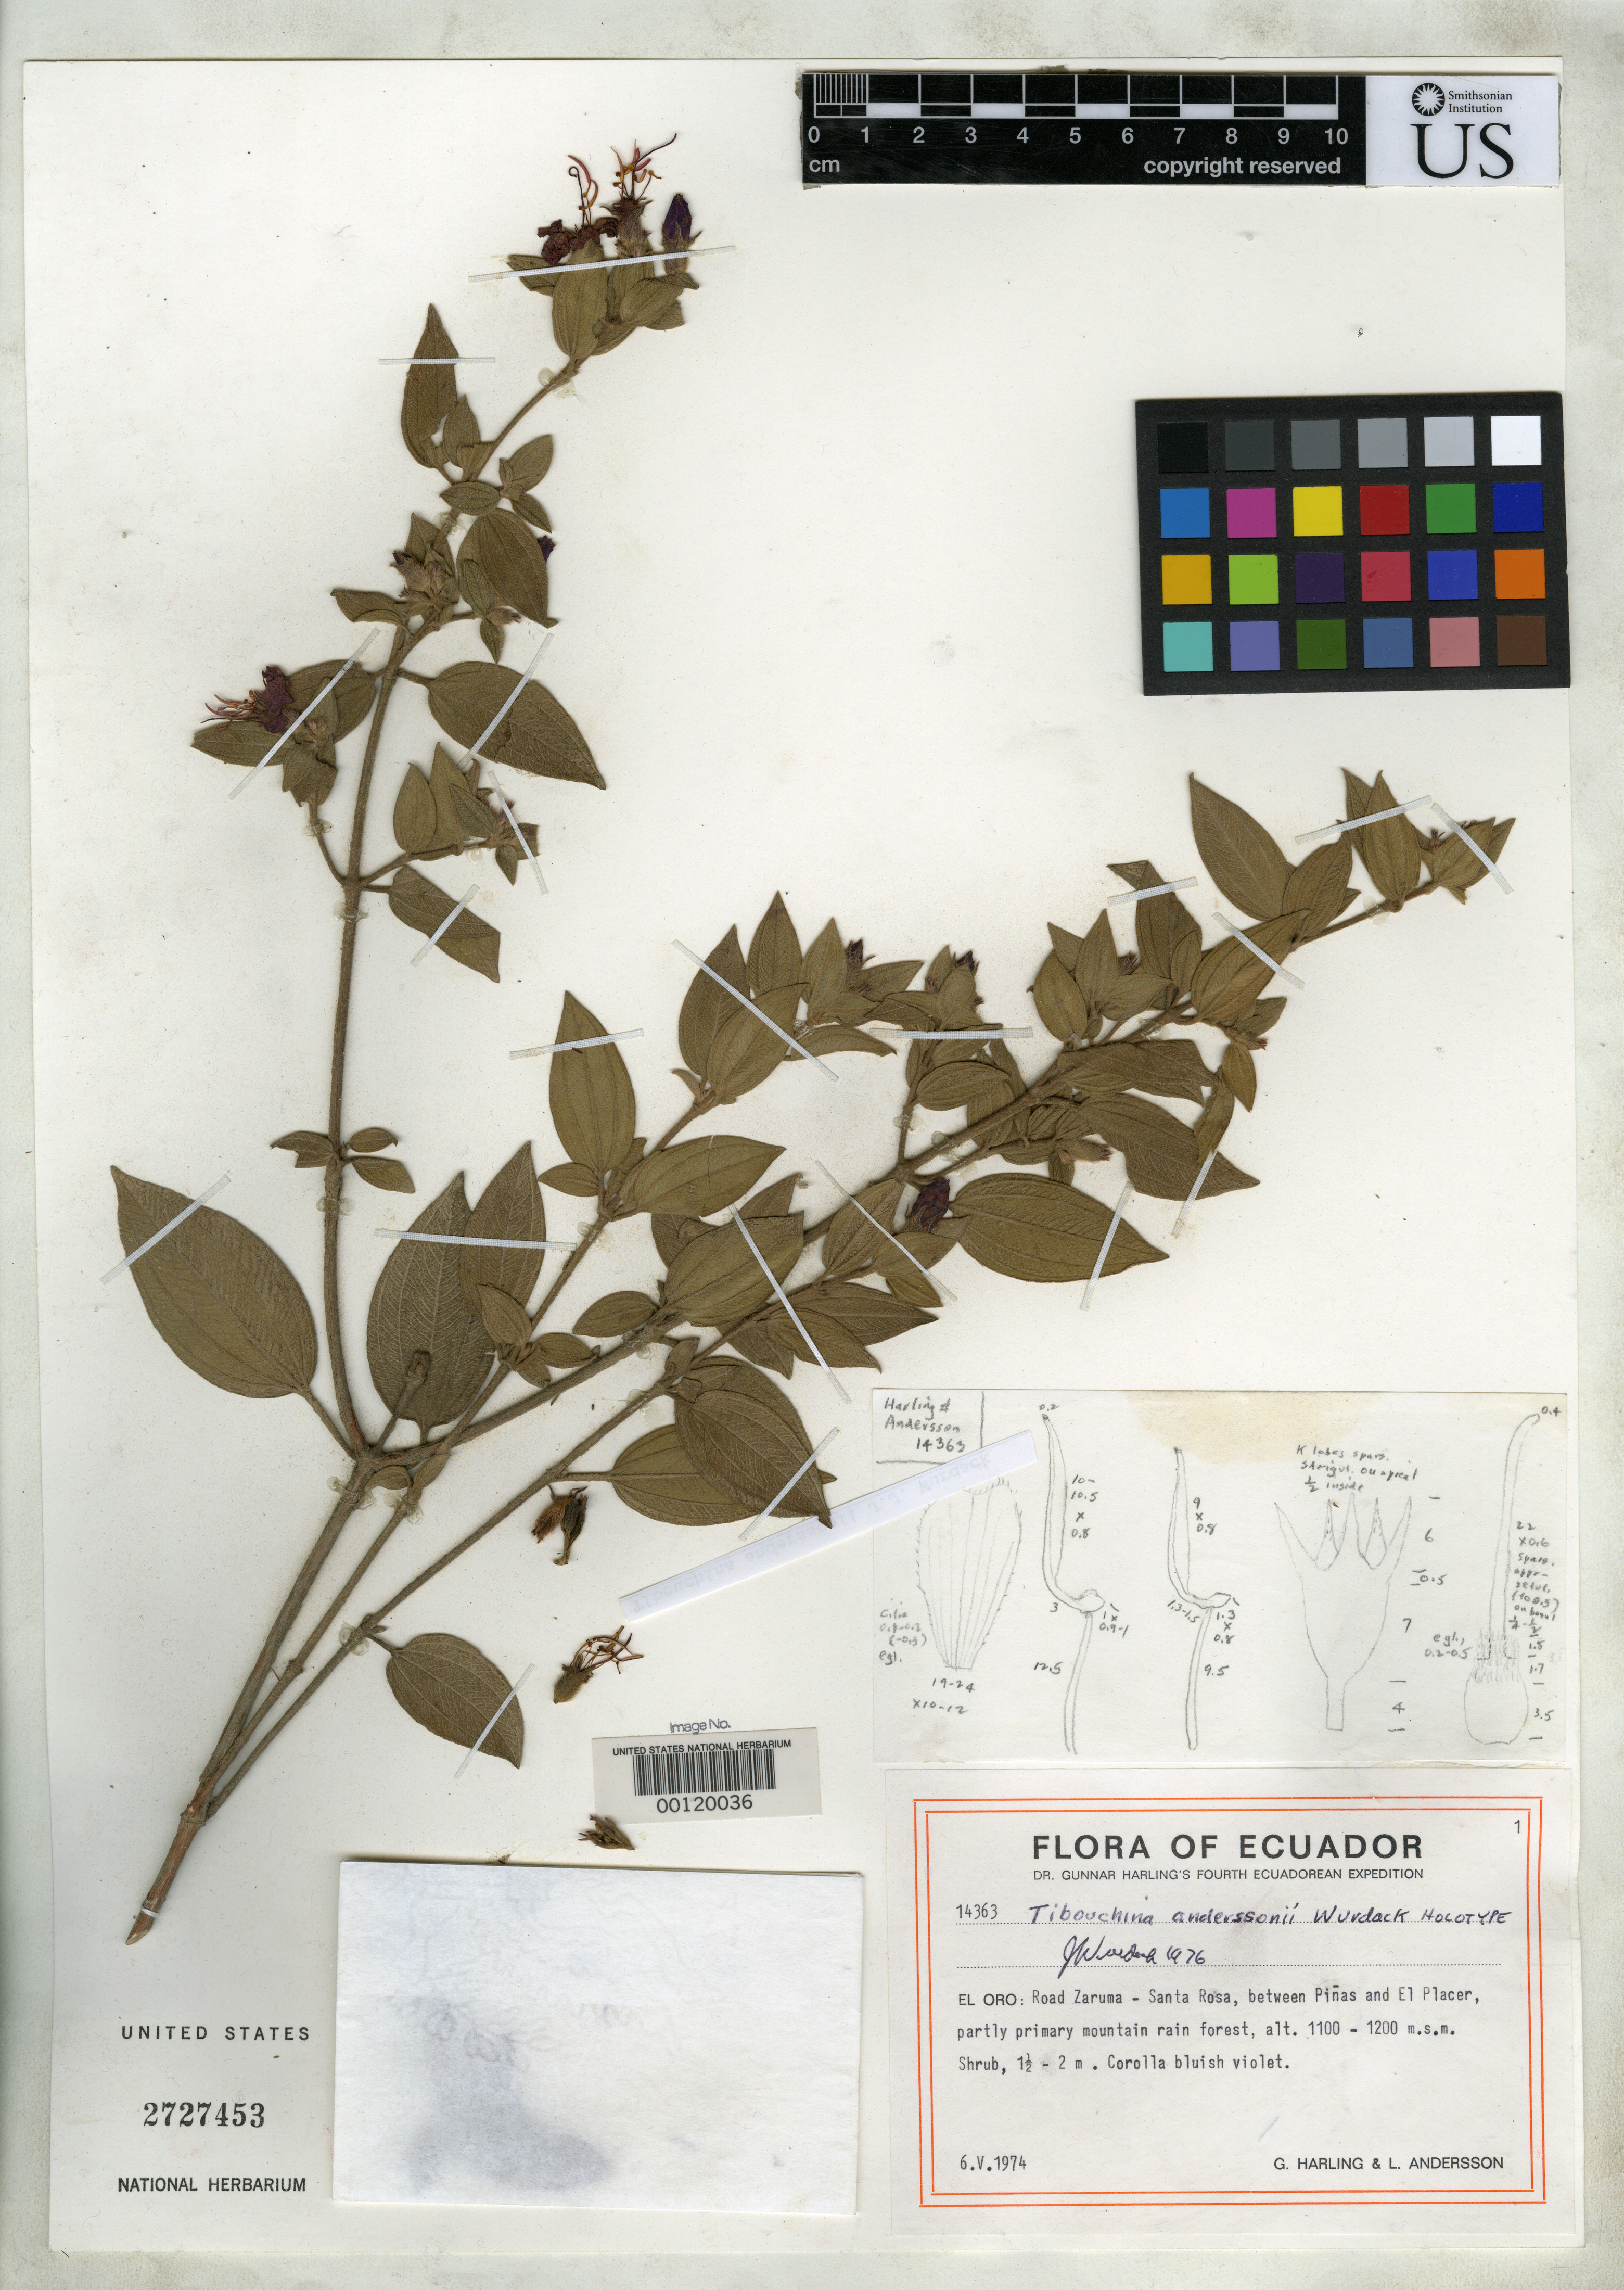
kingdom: Plantae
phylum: Tracheophyta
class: Magnoliopsida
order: Myrtales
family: Melastomataceae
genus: Tibouchina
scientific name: Tibouchina anderssonii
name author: Wurdack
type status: Holotype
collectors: G. Harling & L. Andersson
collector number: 14363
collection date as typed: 06 May 1974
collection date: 1974-05-06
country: Ecuador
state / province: El Oro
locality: Between Pinas and El Placer, Santa Rosa.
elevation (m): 1100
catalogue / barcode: US 2727453